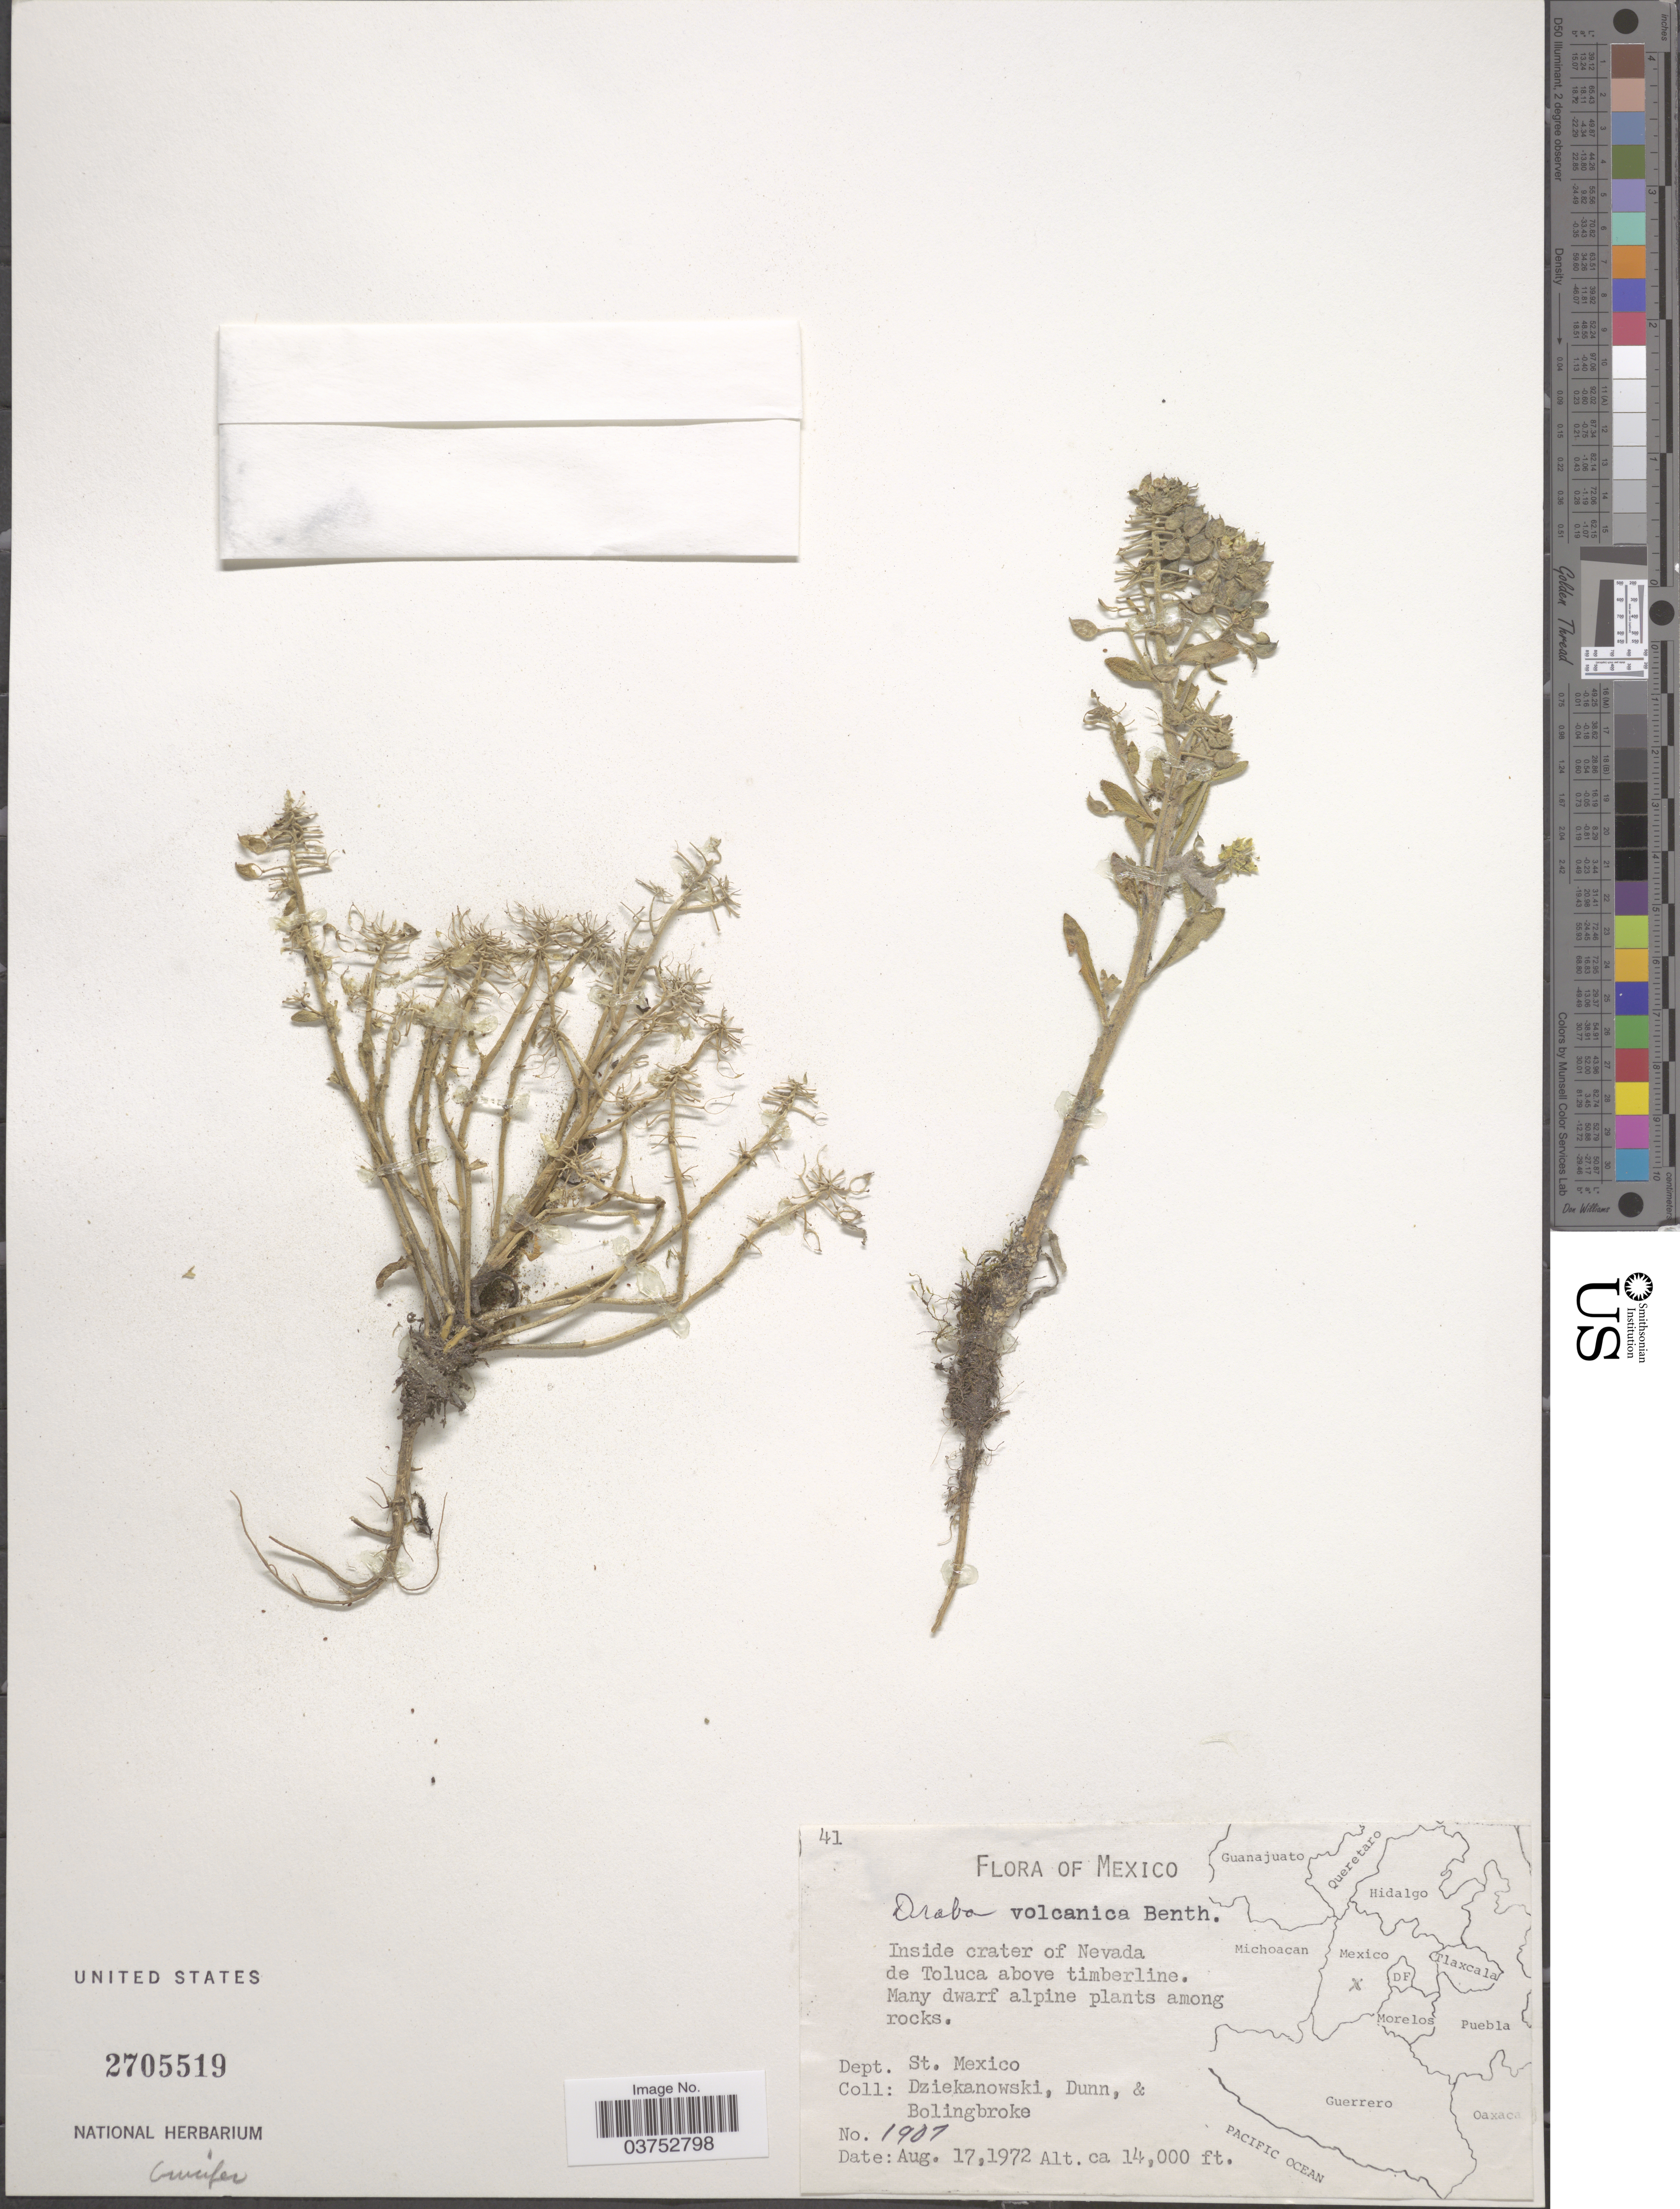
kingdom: Plantae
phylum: Tracheophyta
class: Magnoliopsida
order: Brassicales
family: Brassicaceae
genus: Draba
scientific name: Draba jorullensis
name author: Kunth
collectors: -. Dziekanowski, Dunn, -- & -. Bolingbroke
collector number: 1907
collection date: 1972-08-17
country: Mexico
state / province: México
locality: Inside crater of Nevada de Toluca above timberline. Dept. St. Mexico.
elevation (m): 4267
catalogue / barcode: US 2705519